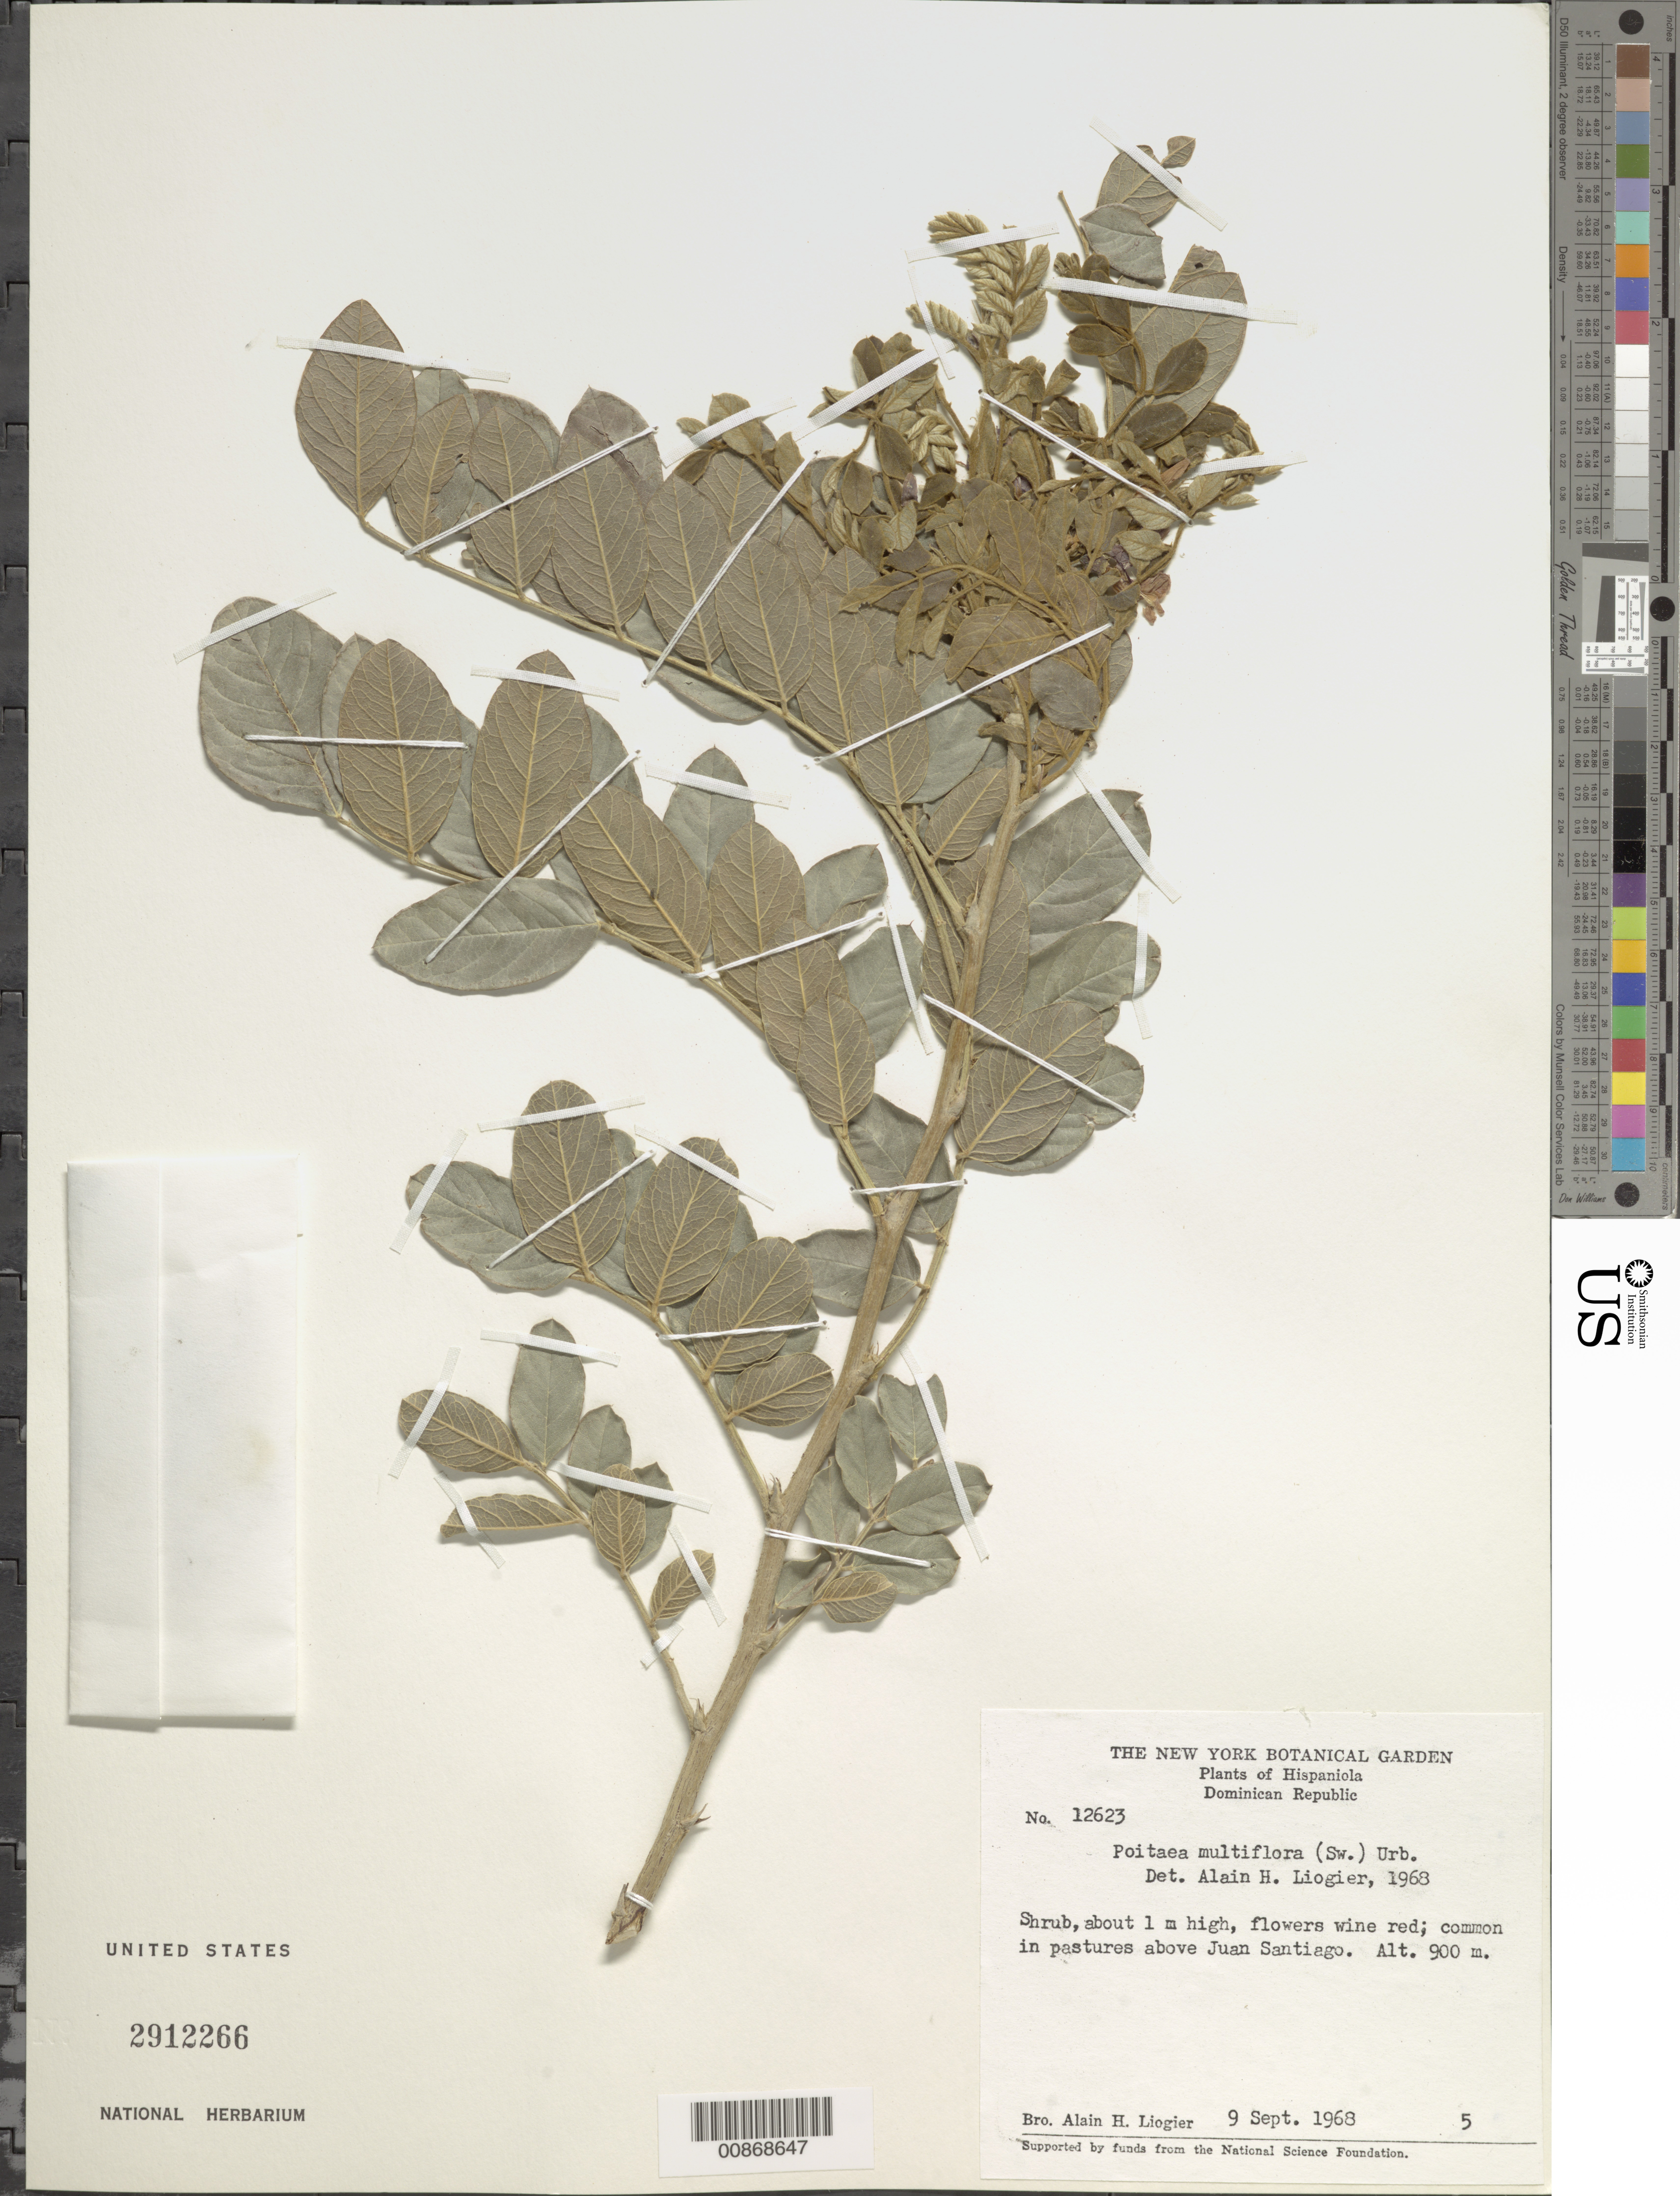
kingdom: Plantae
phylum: Tracheophyta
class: Magnoliopsida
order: Fabales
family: Fabaceae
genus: Poitea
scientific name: Poitea multiflora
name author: (Sw.) Urb.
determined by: Liogier, Alain H.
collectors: A. H. Liogier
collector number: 12623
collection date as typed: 09 Sep 1968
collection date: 1968-09-09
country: Dominican Republic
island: Hispaniola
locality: Above Santiago.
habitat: In pastures.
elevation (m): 900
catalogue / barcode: US 2912266